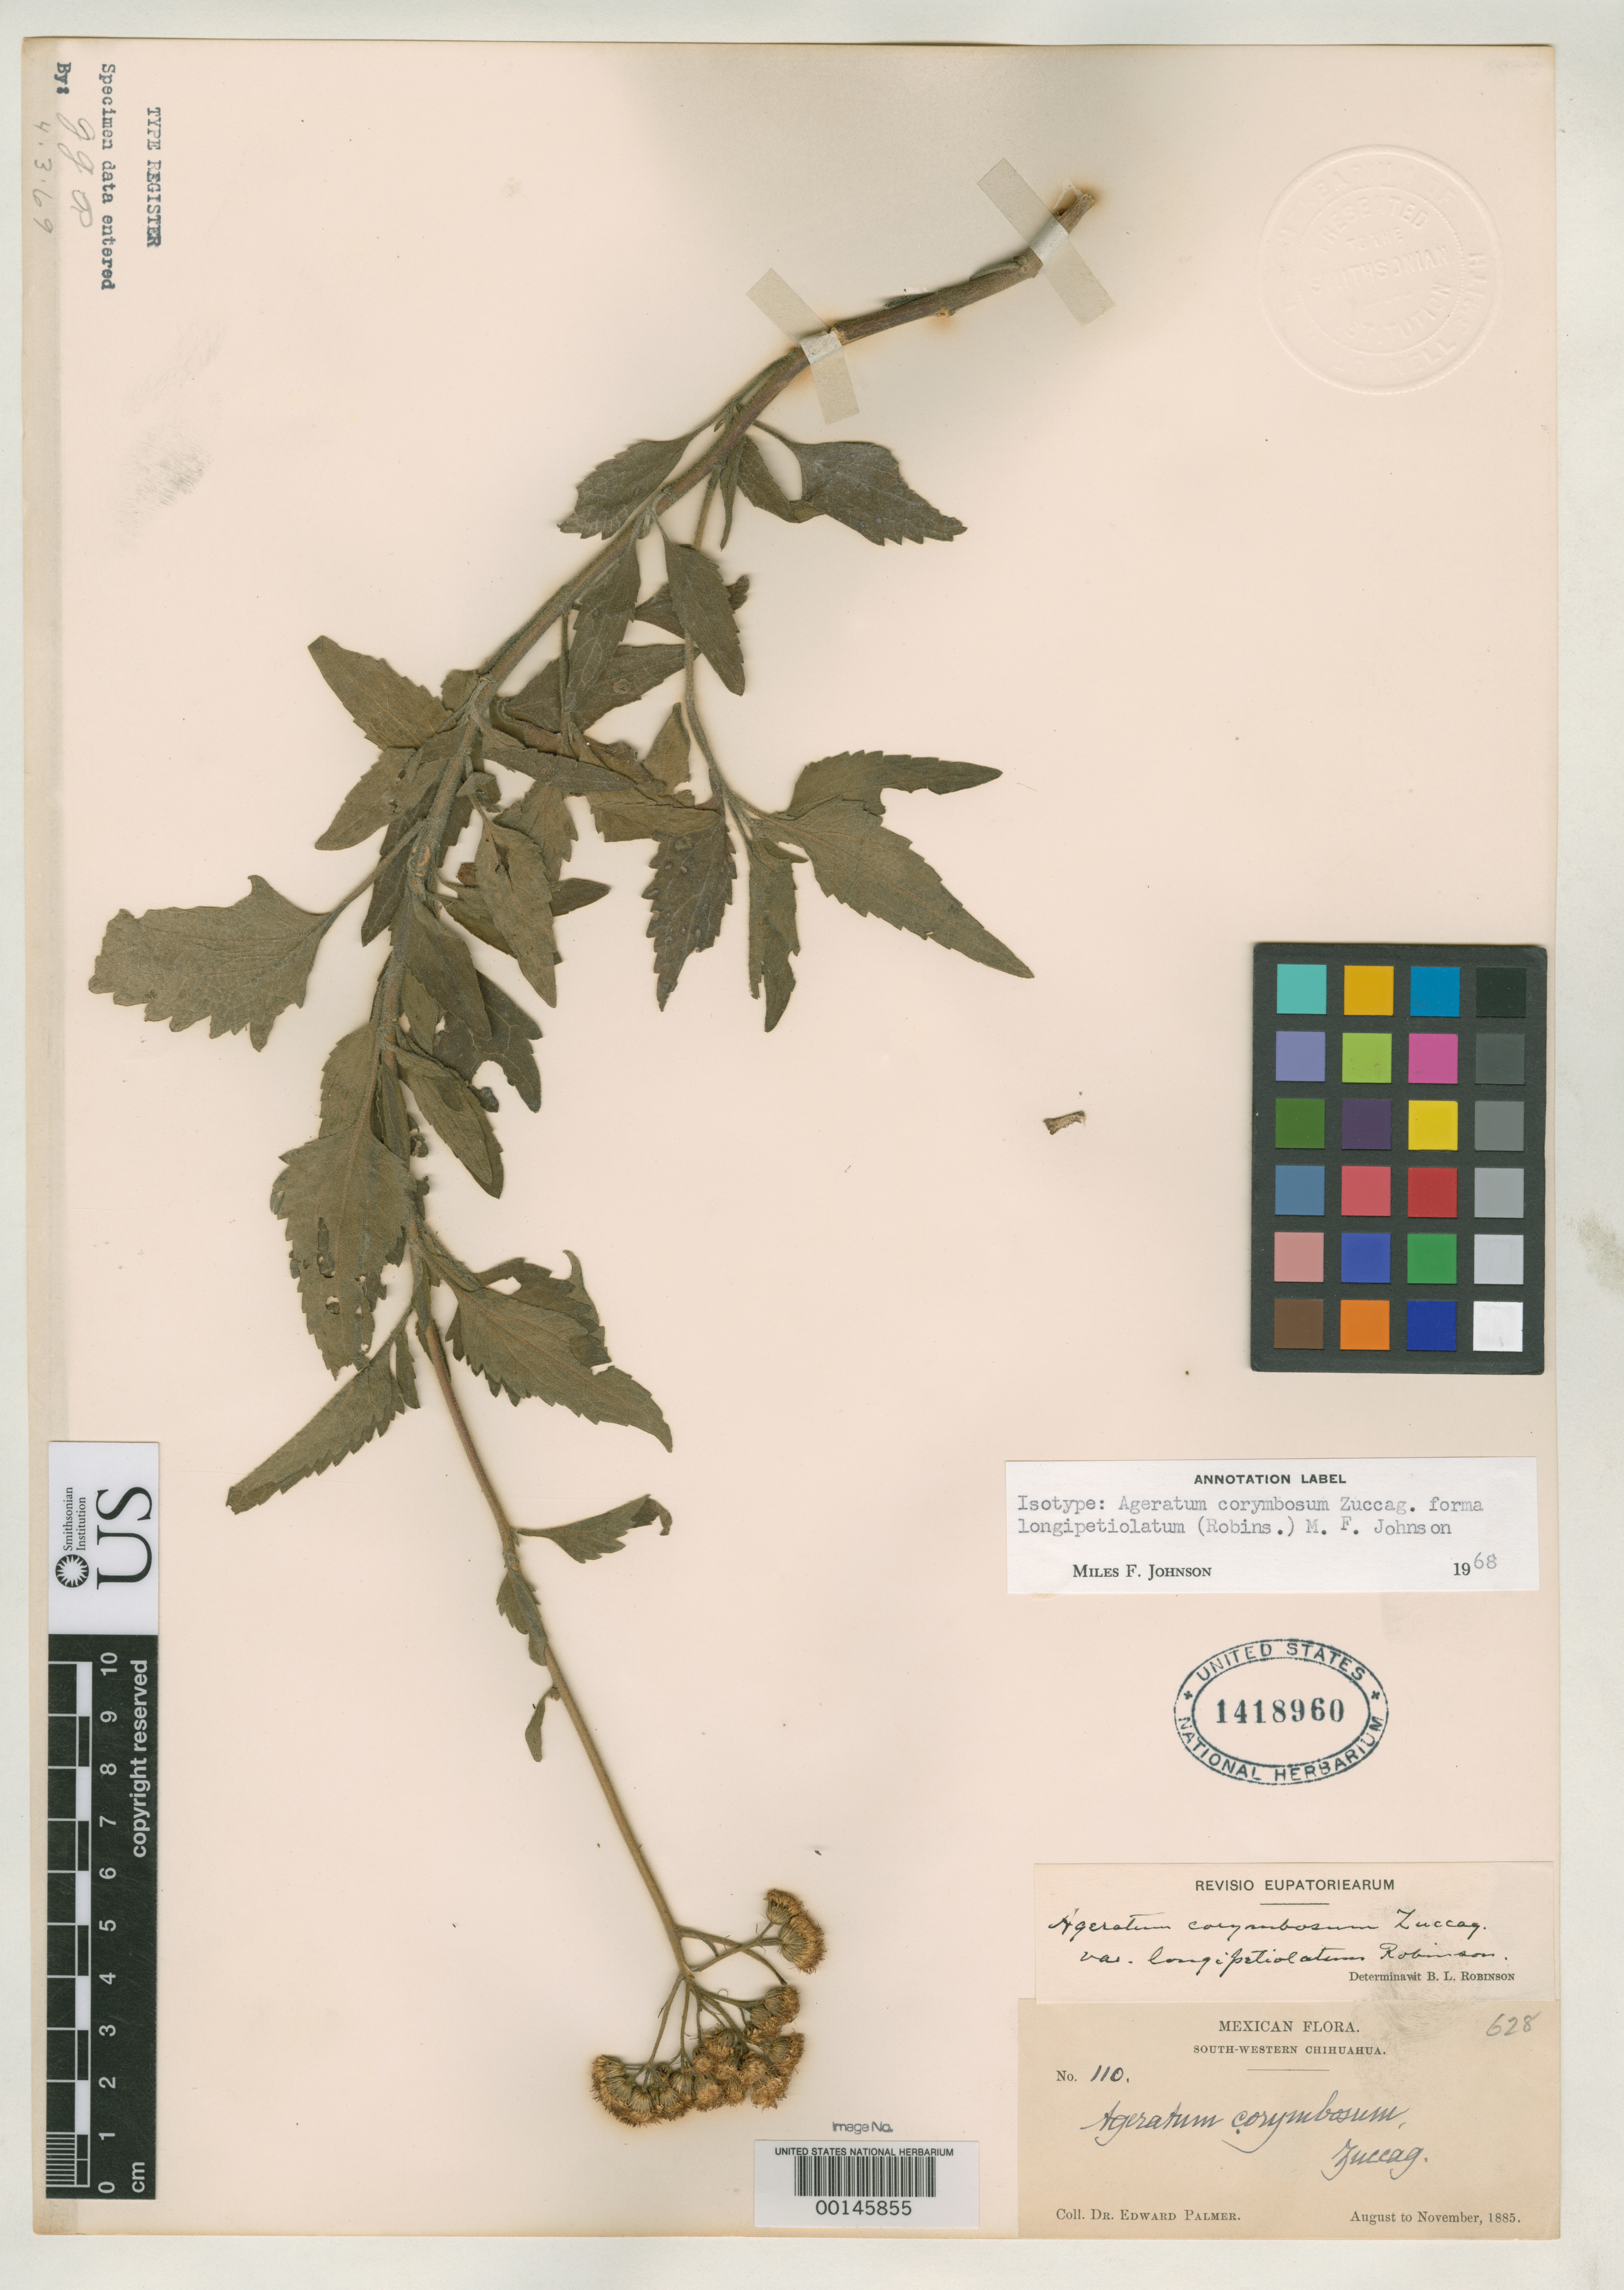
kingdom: Plantae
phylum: Tracheophyta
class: Magnoliopsida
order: Asterales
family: Asteraceae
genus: Ageratum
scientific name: Ageratum corymbosum var. longipetiolatum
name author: B.L. Rob.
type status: Isotype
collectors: E. Palmer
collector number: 110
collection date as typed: Aug 1885 to -- Nov 1885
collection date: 1885-08/1885-11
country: Mexico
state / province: Chihuahua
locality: South-western Chihuahua.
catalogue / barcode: US 1418960